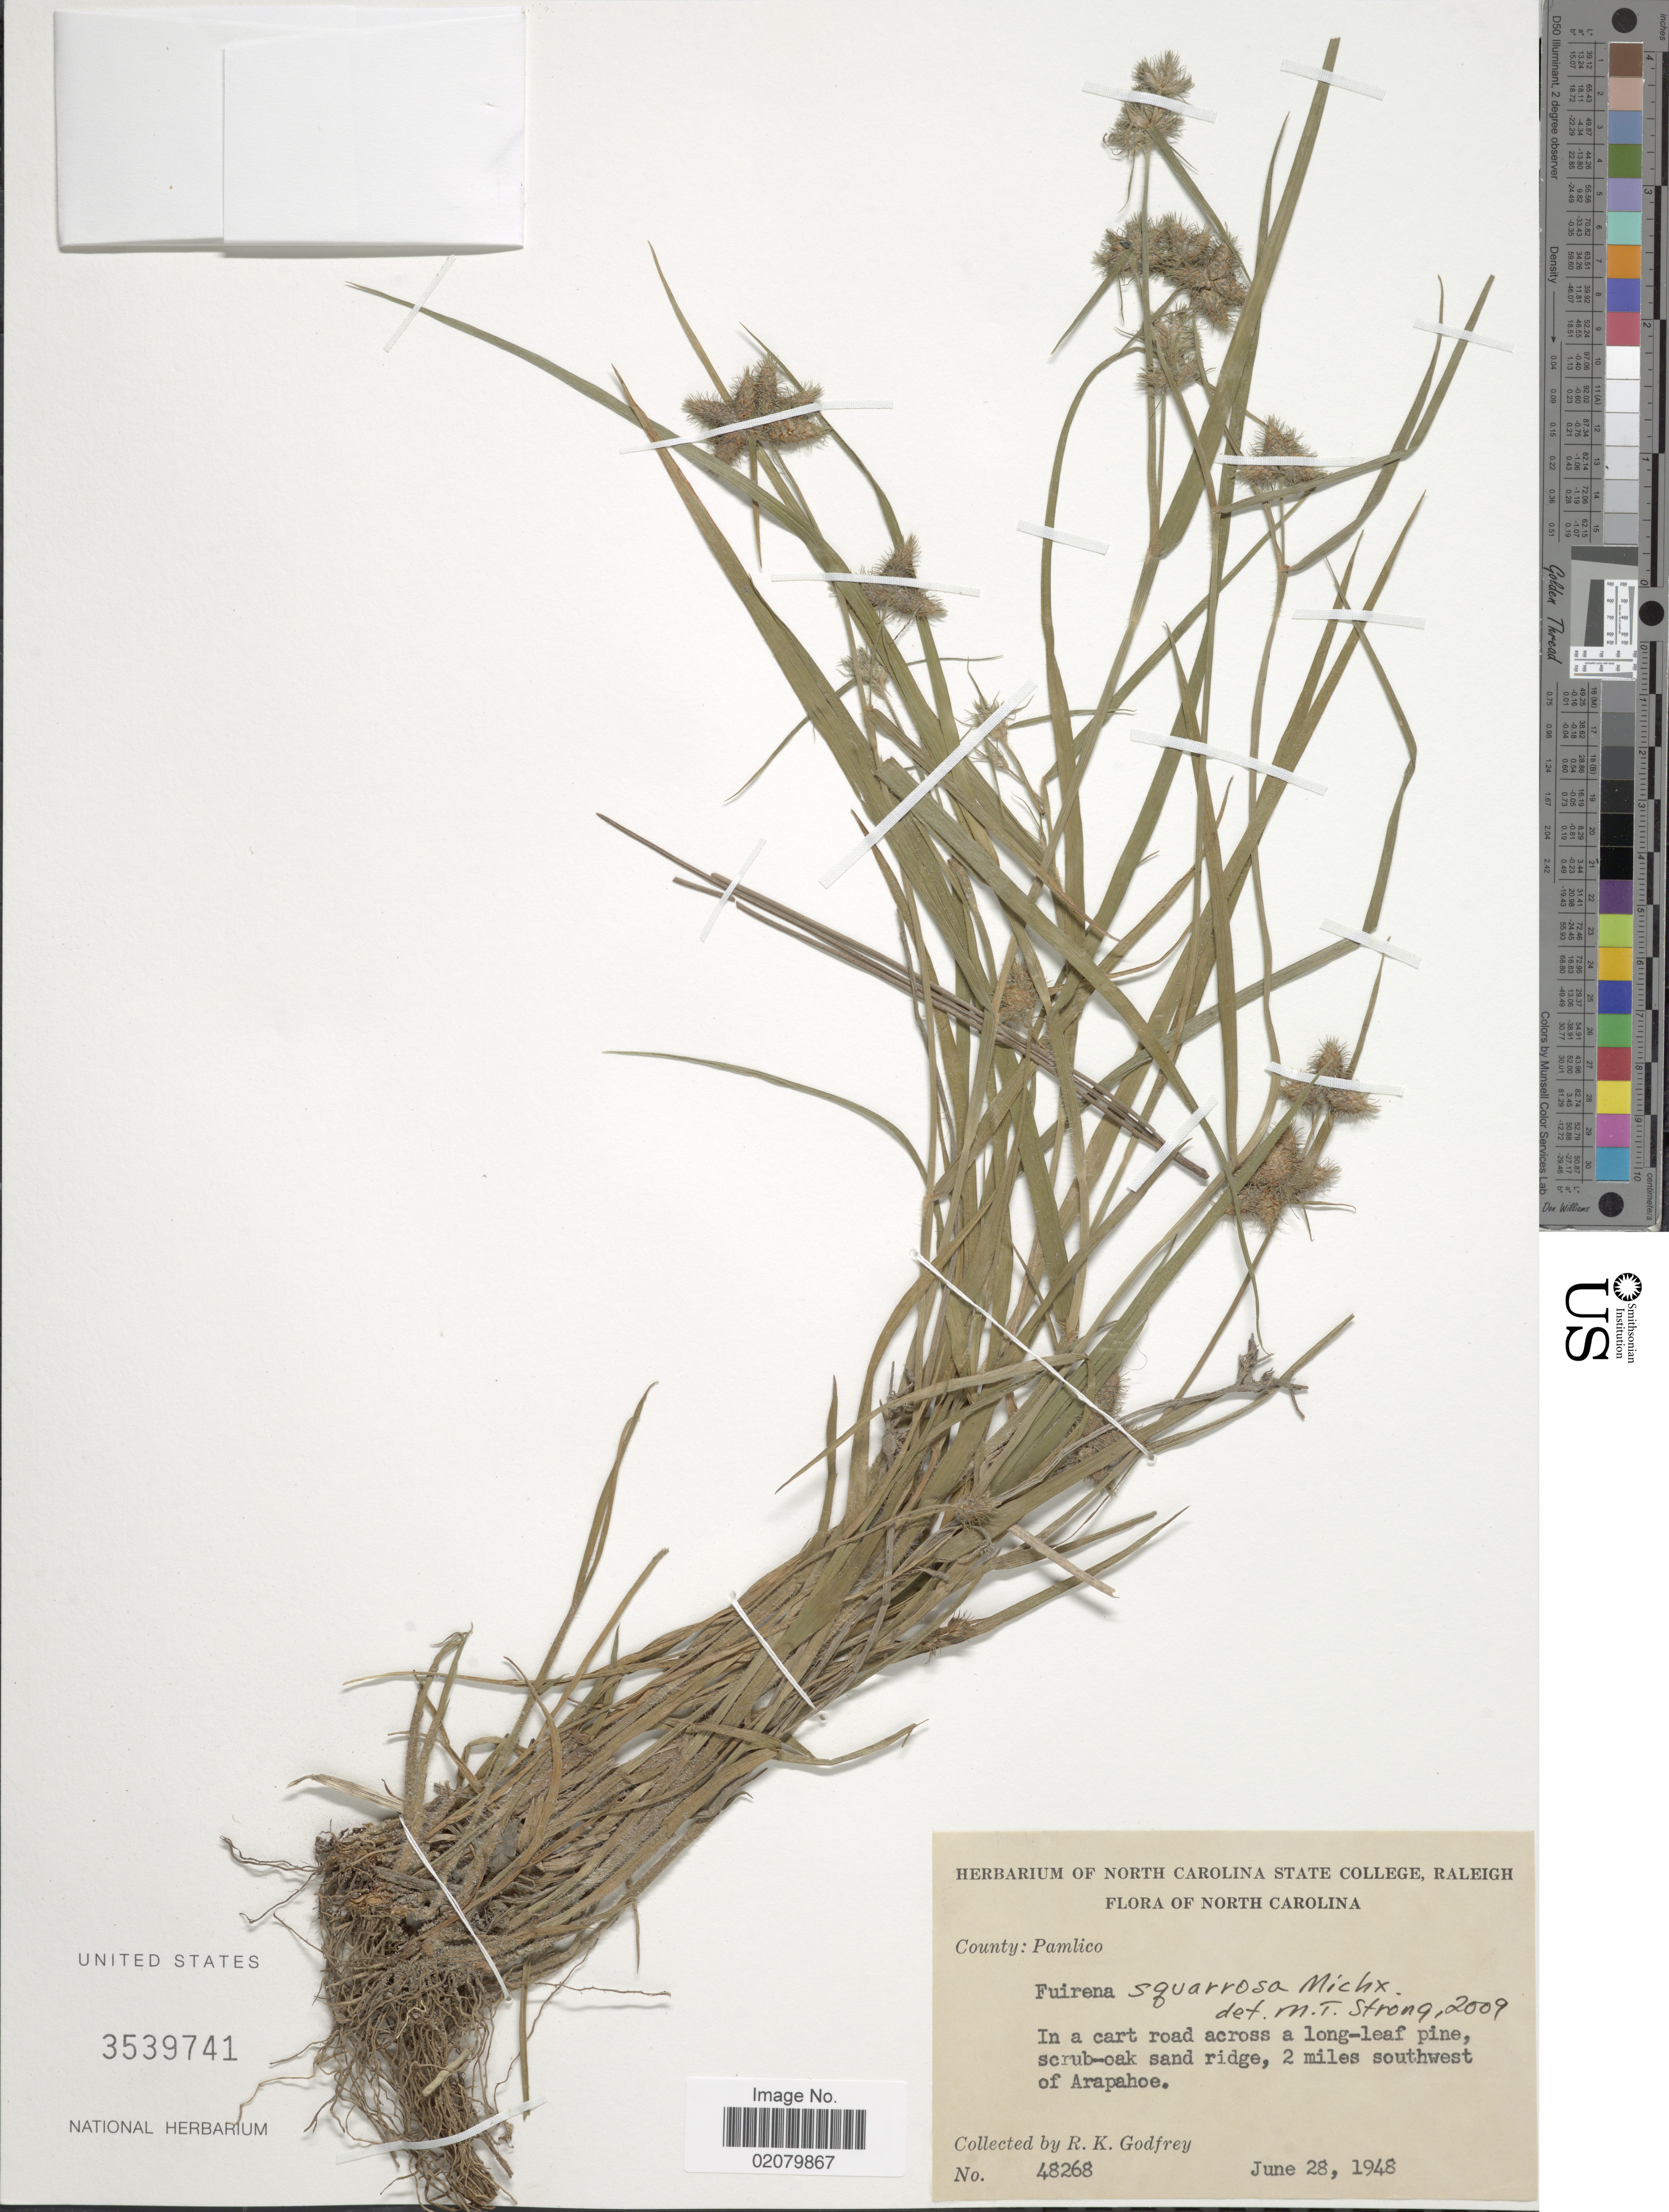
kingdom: Plantae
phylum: Tracheophyta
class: Liliopsida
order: Poales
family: Cyperaceae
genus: Fuirena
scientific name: Fuirena squarrosa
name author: Michx.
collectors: R. K. Godfrey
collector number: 48268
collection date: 1948-06-28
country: United States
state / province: North Carolina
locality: County: Pamlico, 2 miles southwest of Arapahoe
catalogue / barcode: US 3539741